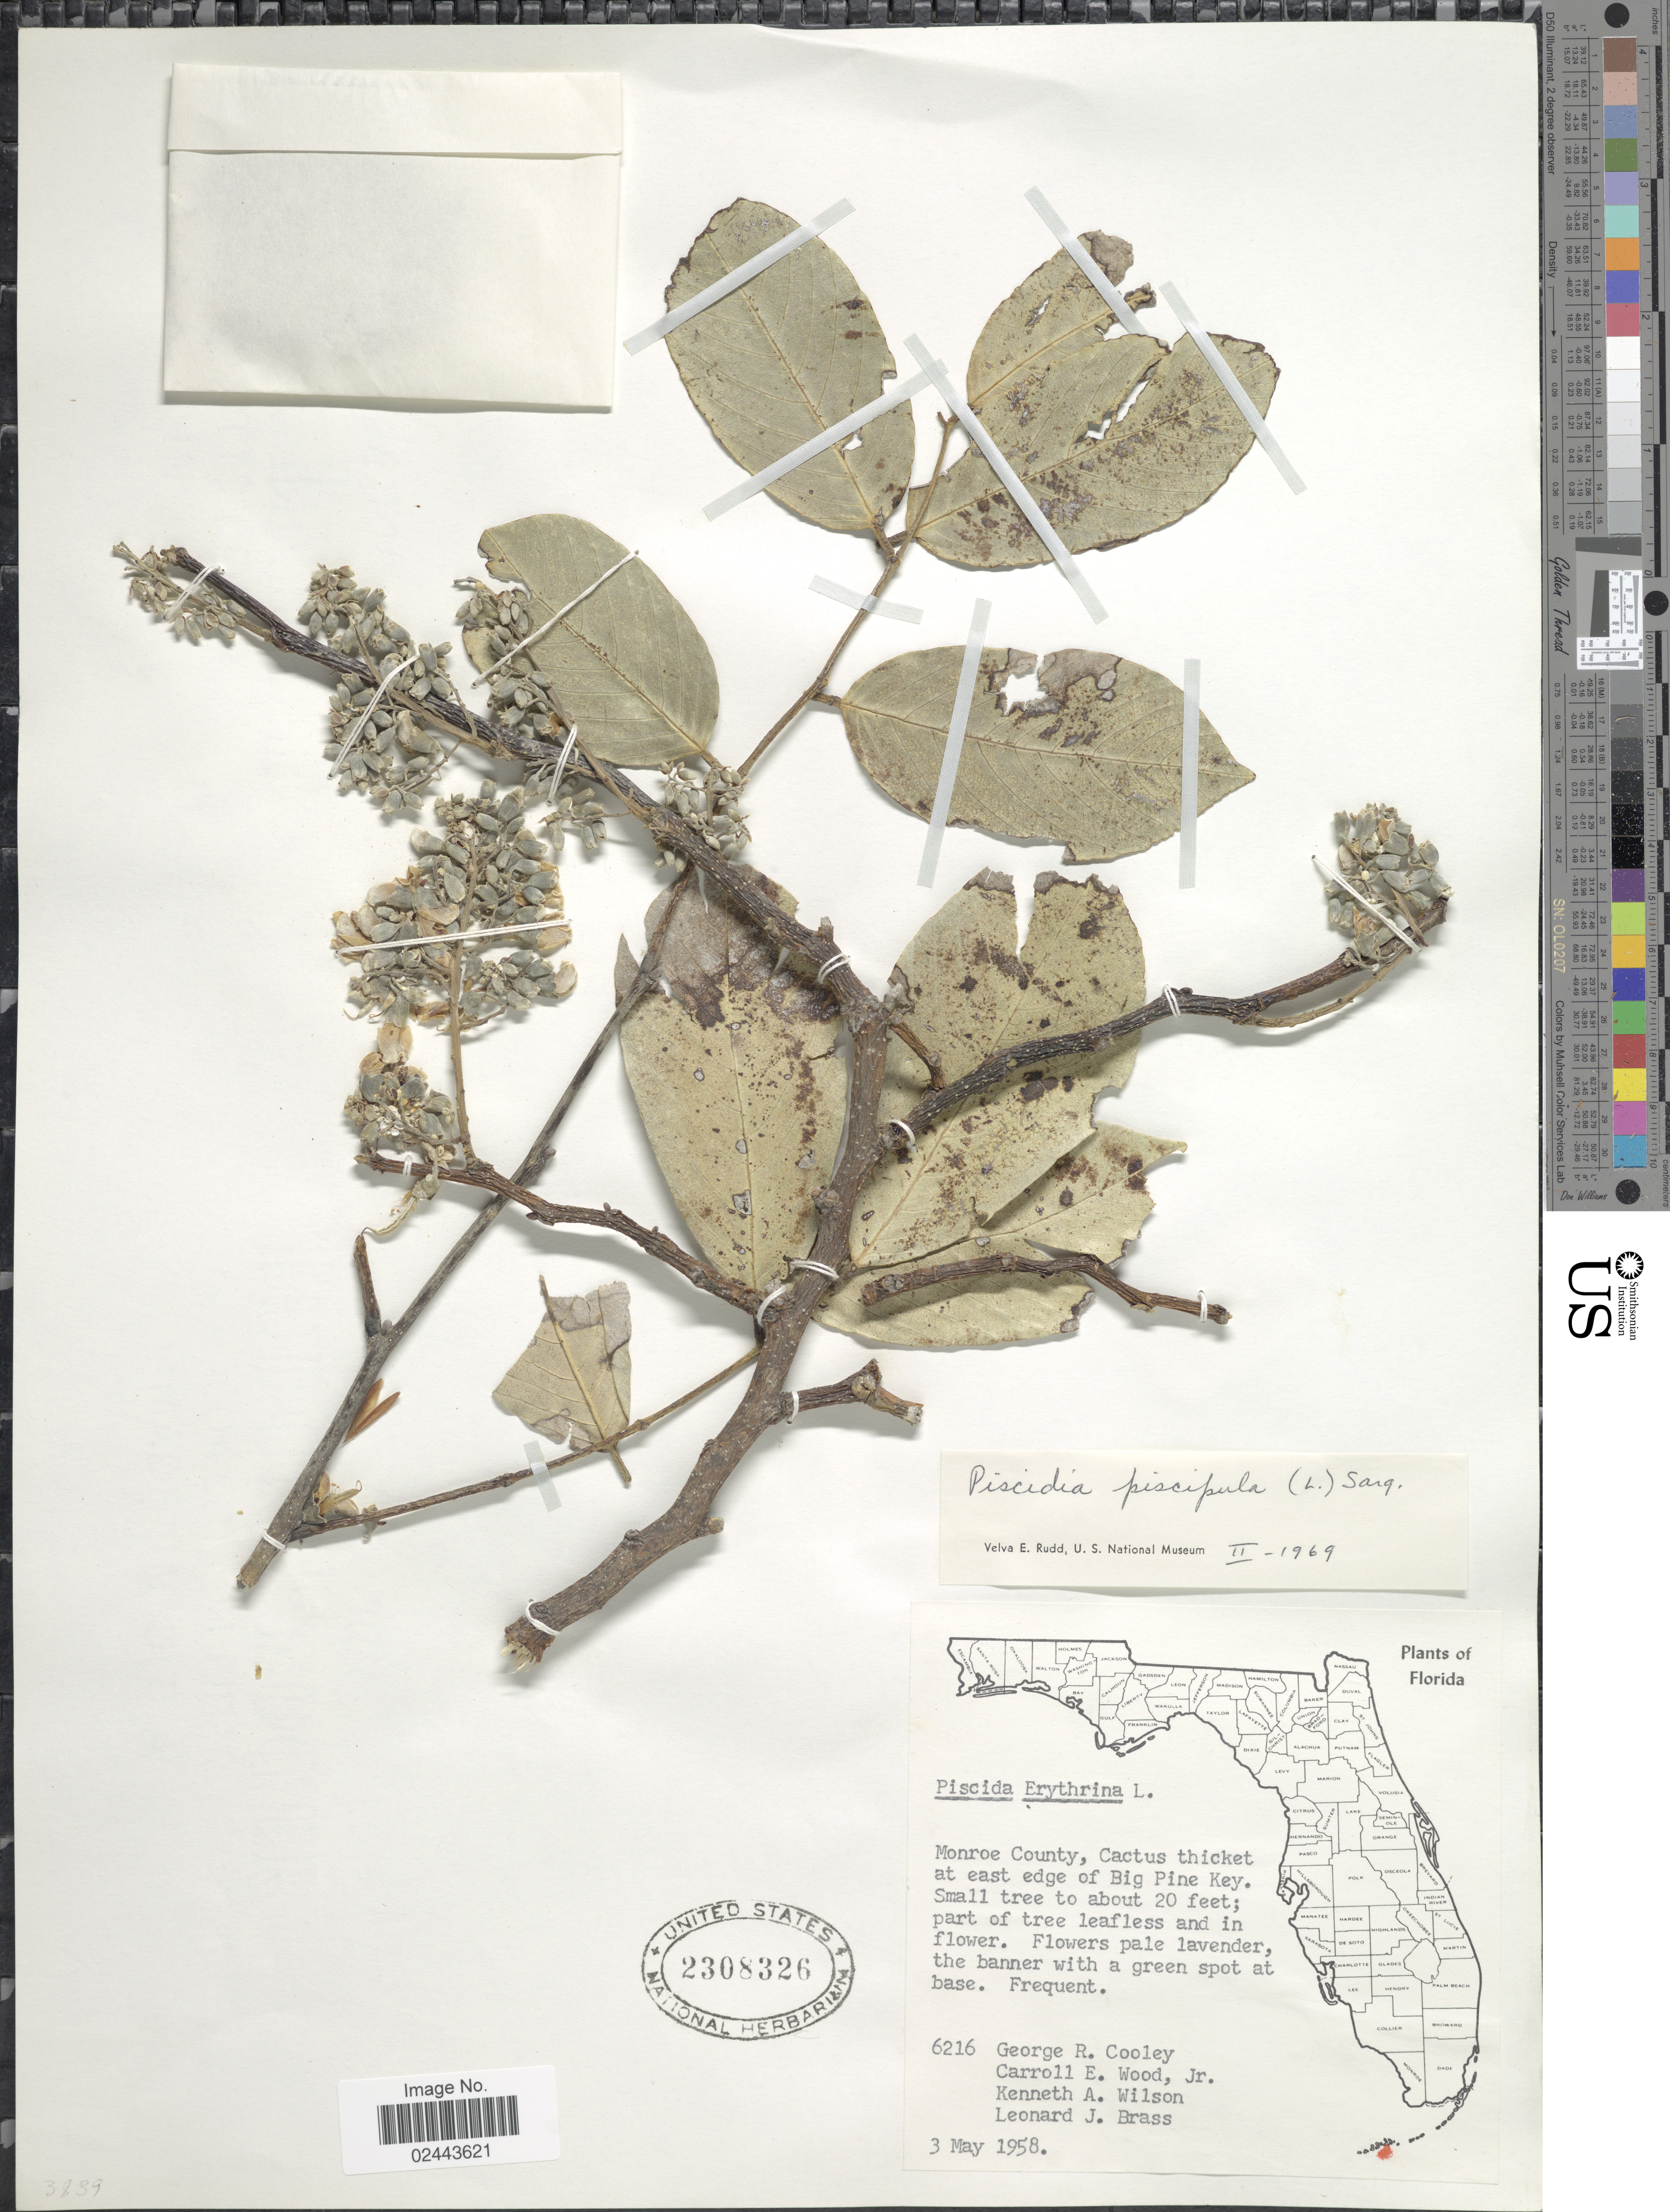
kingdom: Plantae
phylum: Tracheophyta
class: Magnoliopsida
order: Fabales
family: Fabaceae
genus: Piscidia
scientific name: Piscidia piscipula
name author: (L.) Sarg.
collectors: G. R. Cooley, C. Wood, K. A. Wilson & L. J. Brass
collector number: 6216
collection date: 1958-05-03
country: United States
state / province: Florida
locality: Monroe County, Cactus thicket at east edge of Big Pine Key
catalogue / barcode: US 2308326